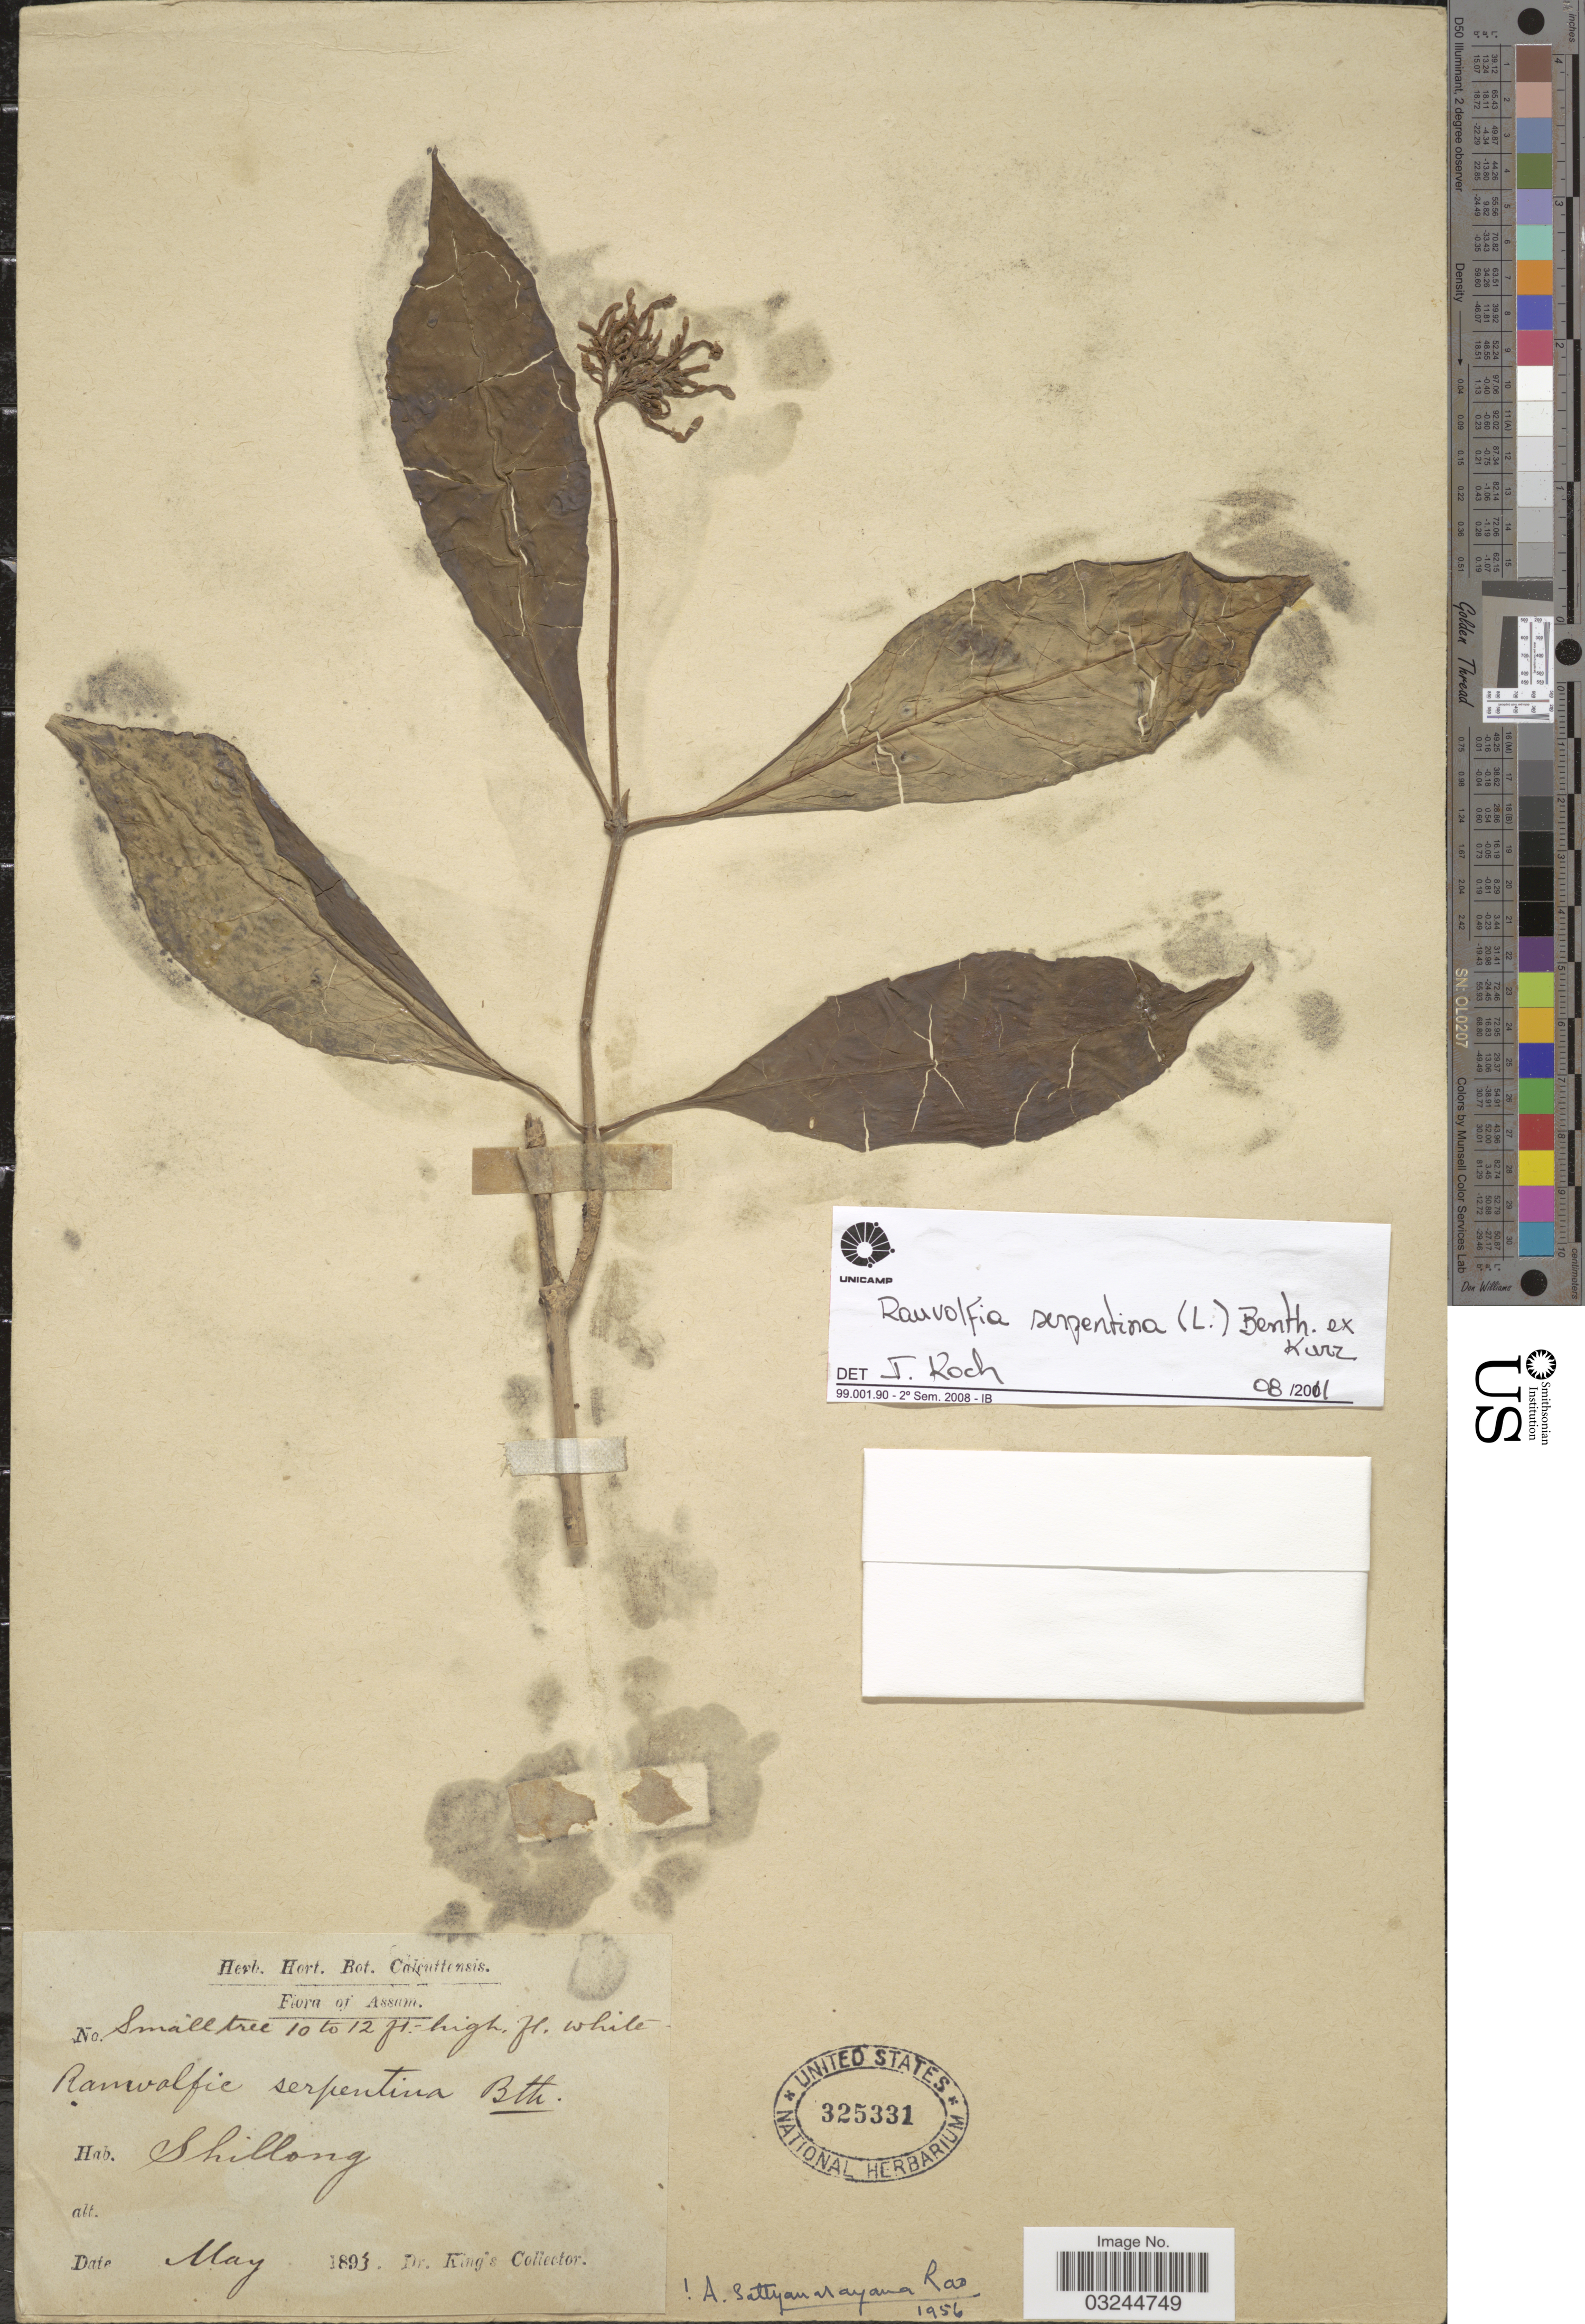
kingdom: Plantae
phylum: Tracheophyta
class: Magnoliopsida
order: Gentianales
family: Apocynaceae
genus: Rauvolfia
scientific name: Rauvolfia serpentina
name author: Benth. ex Kurz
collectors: Dr. King's collector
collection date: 1893-05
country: India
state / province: Meghalaya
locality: Shillong.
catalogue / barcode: US 325331